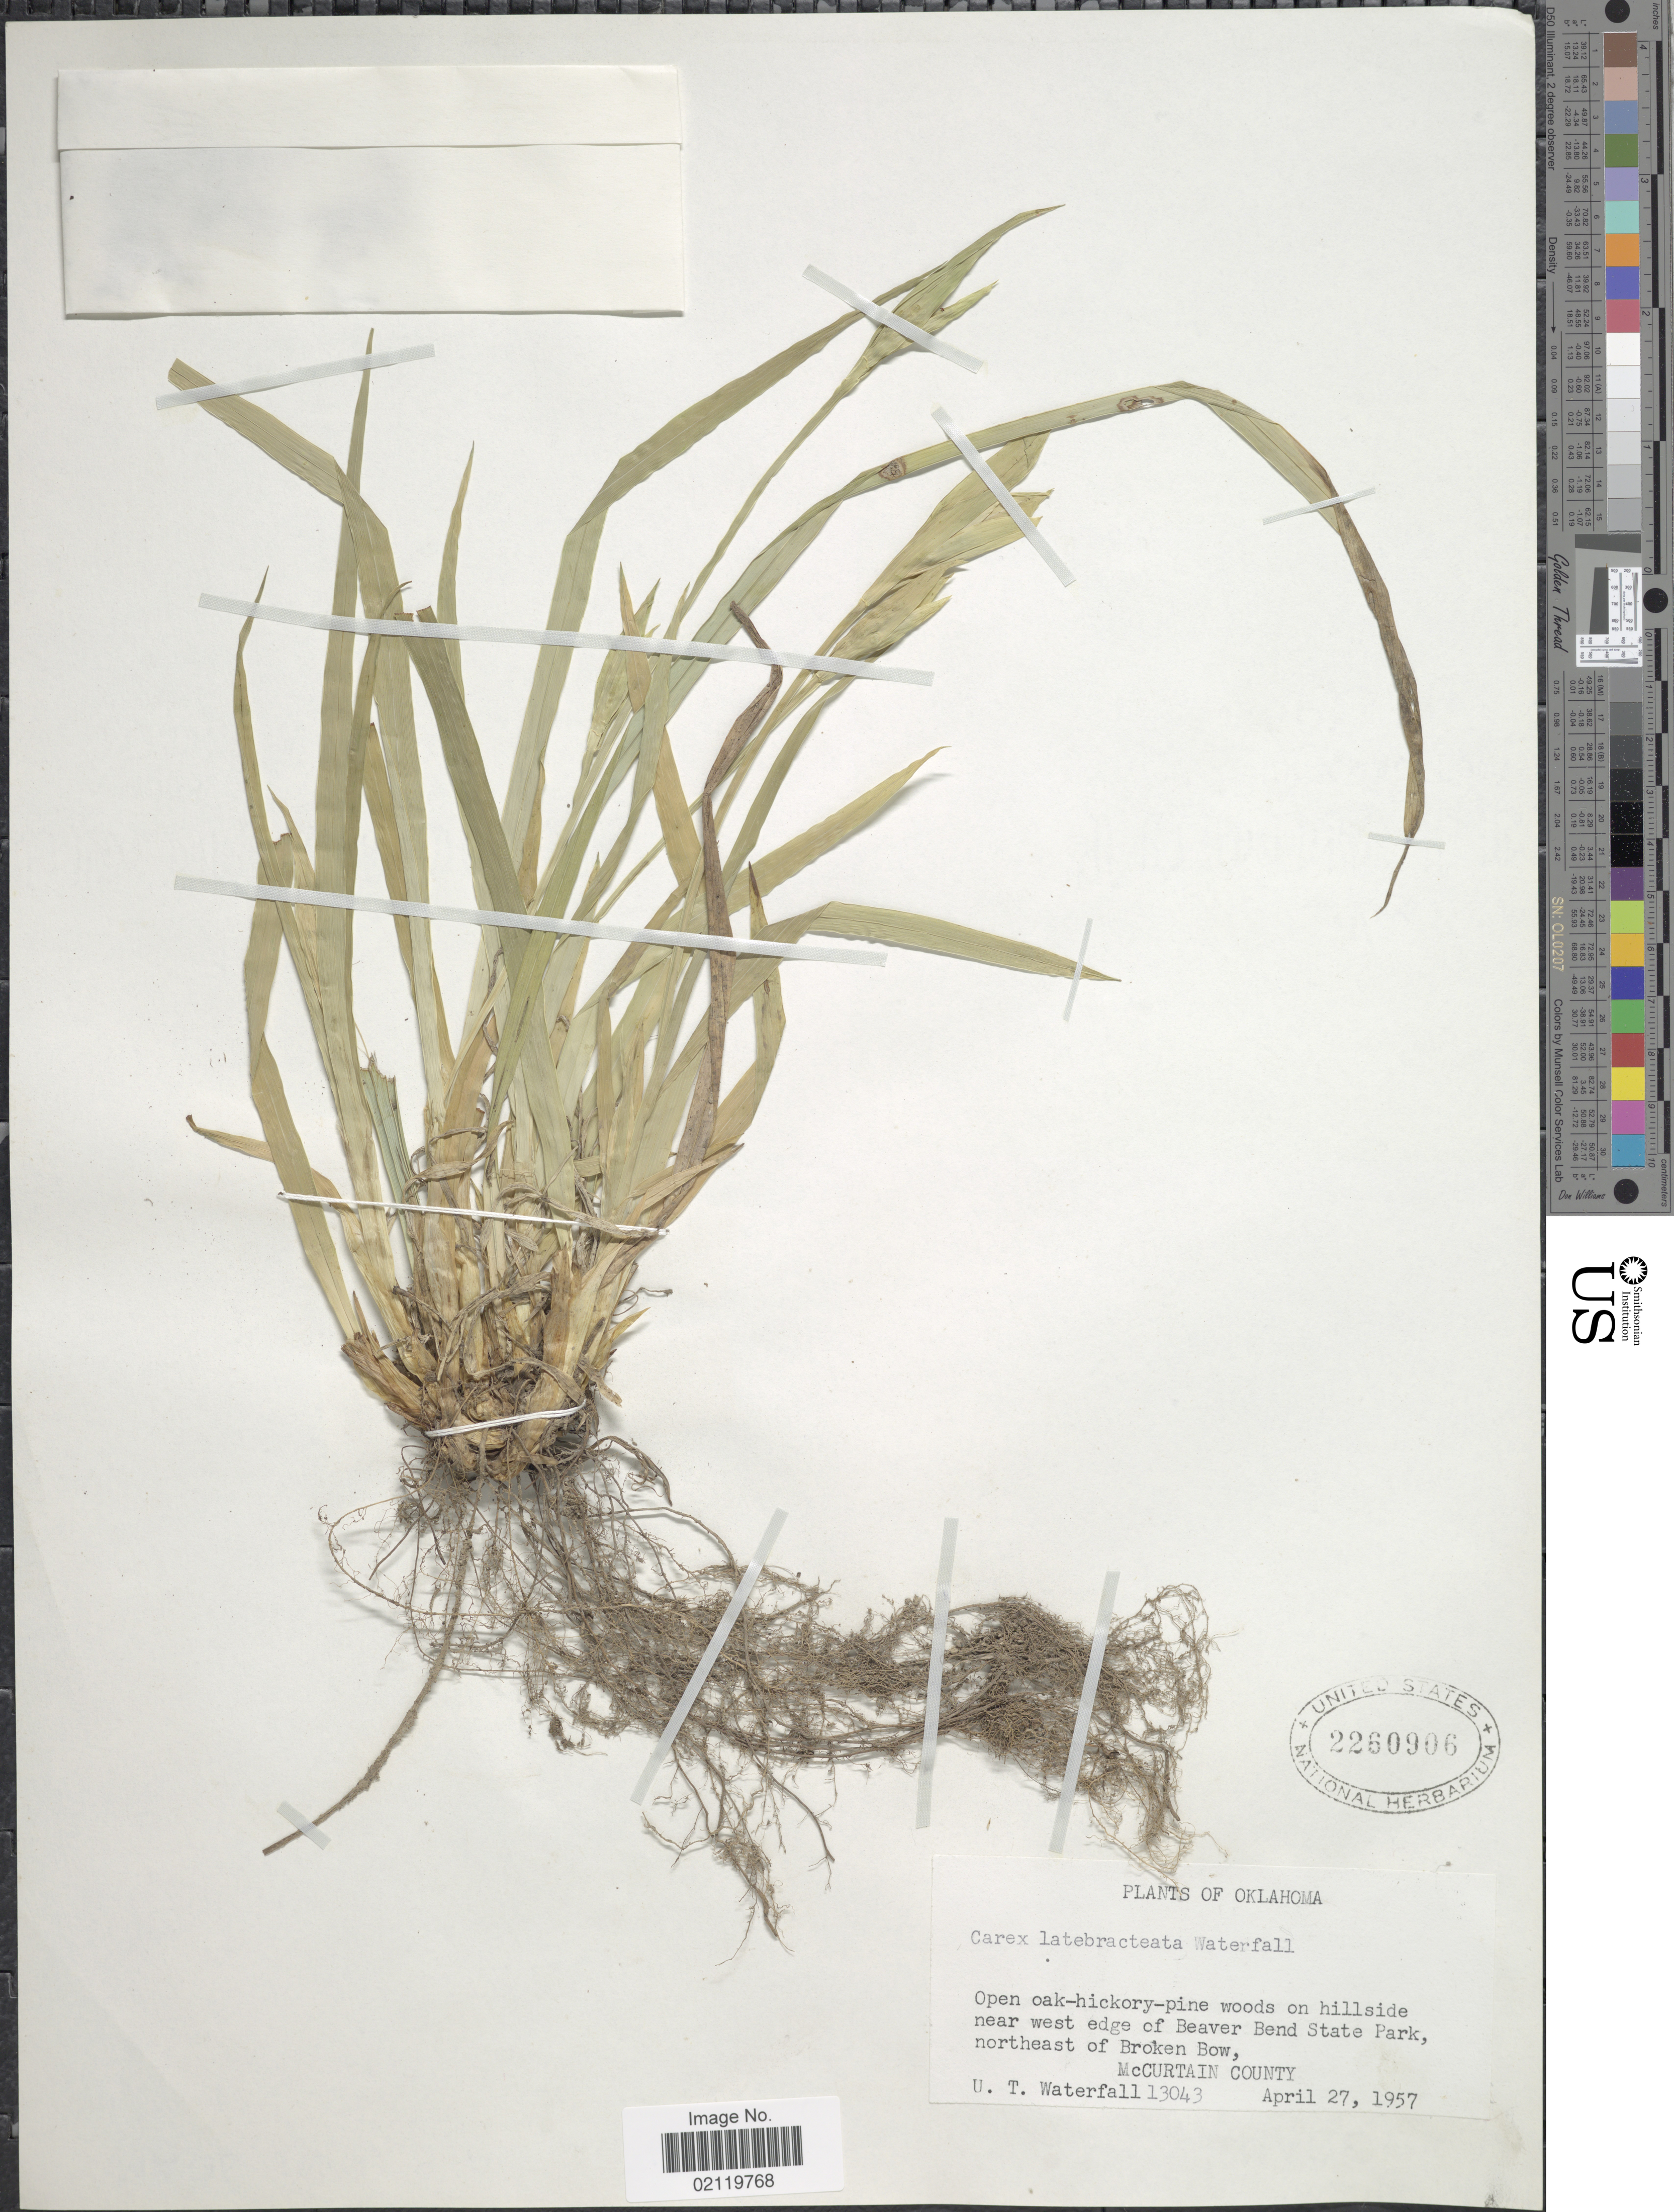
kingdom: Plantae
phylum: Tracheophyta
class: Liliopsida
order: Poales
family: Cyperaceae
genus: Carex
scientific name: Carex latebracteata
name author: Waterf.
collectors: U. T. Waterfall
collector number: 13043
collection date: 1957-04-27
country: United States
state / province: Oklahoma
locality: Open oak-hickory-pine woods on hillside near west edge of Beaver Bend State Park, northeast of Broken Bow, McCurtain County.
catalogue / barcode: US 2260906